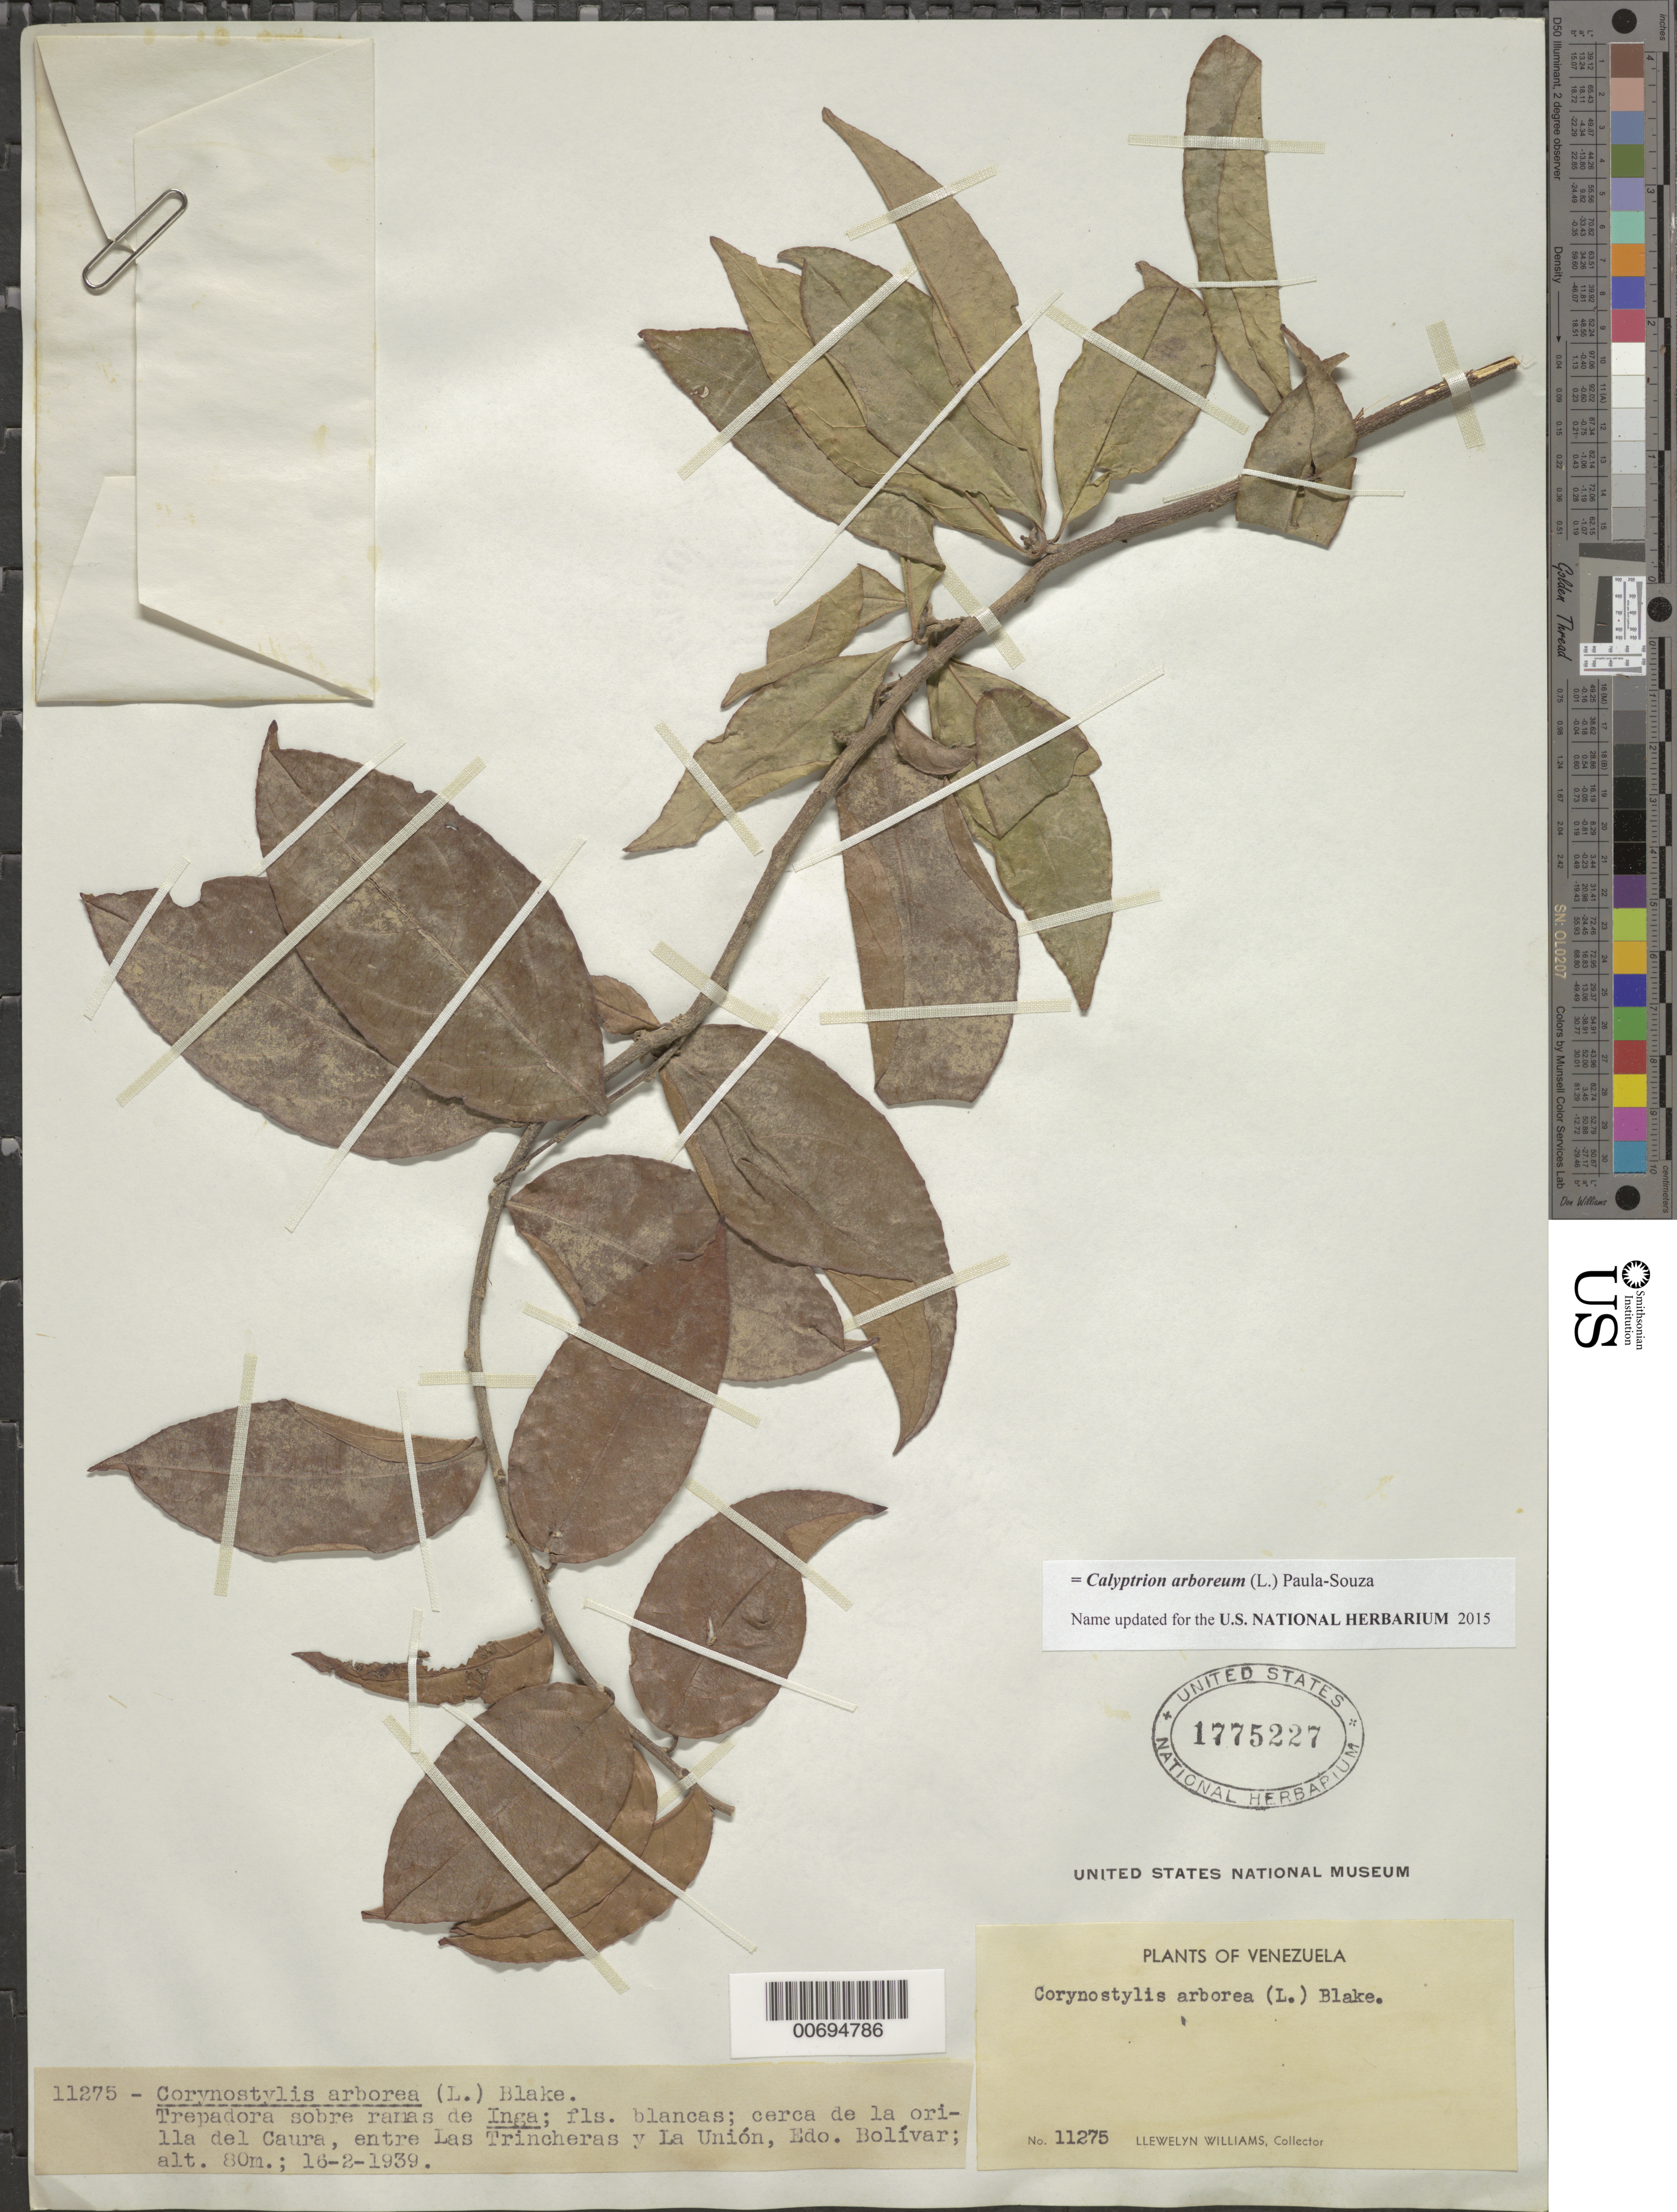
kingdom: Plantae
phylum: Tracheophyta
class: Magnoliopsida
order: Malpighiales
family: Violaceae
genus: Calyptrion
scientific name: Calyptrion arboreum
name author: (L.) Paula-Souza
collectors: Ll. Williams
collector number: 11275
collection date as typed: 16-Feb-39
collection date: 1939-02-16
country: Venezuela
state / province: Bolívar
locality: Caura R., betw Las Trincheras & La Union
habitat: Along riverbank; on Inga branches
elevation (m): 80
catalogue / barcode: US 1775227